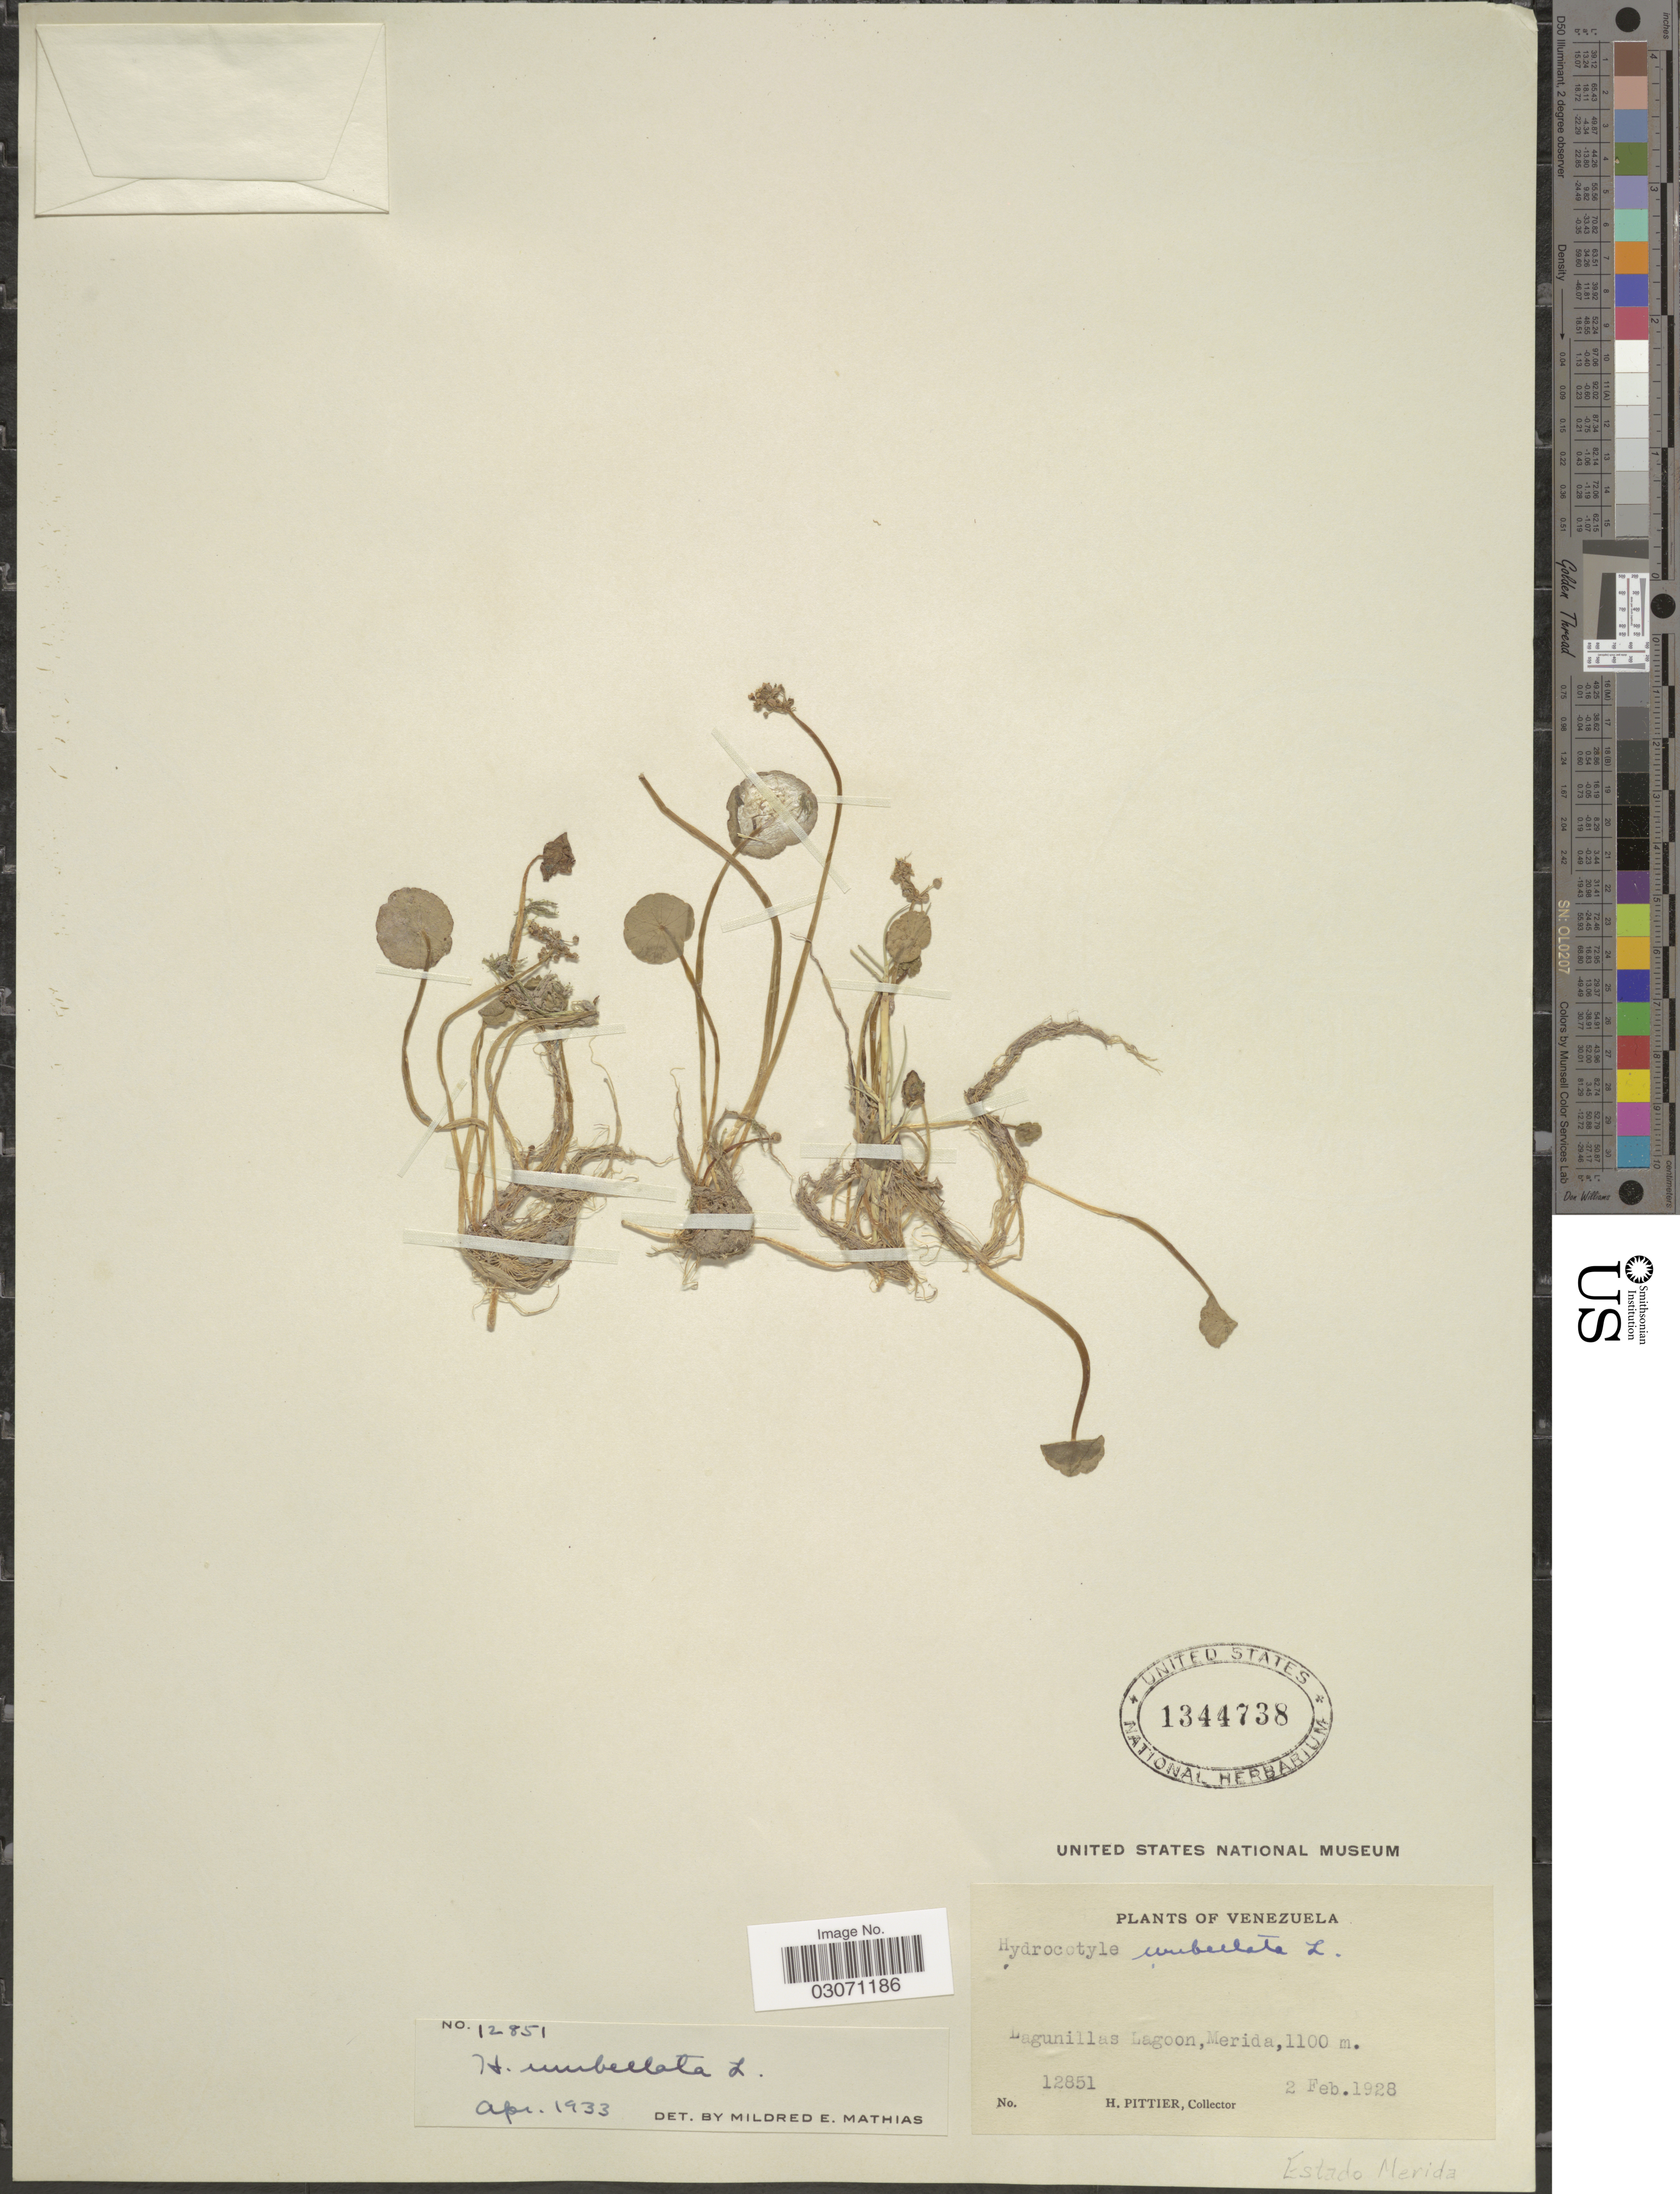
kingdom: Plantae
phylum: Tracheophyta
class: Magnoliopsida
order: Apiales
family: Araliaceae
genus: Hydrocotyle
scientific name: Hydrocotyle umbellata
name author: L.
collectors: H. F. Pittier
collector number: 12851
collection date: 1928-02-02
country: Venezuela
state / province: Mérida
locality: Lagunillas Lagoon.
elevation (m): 1100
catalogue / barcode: US 1344738